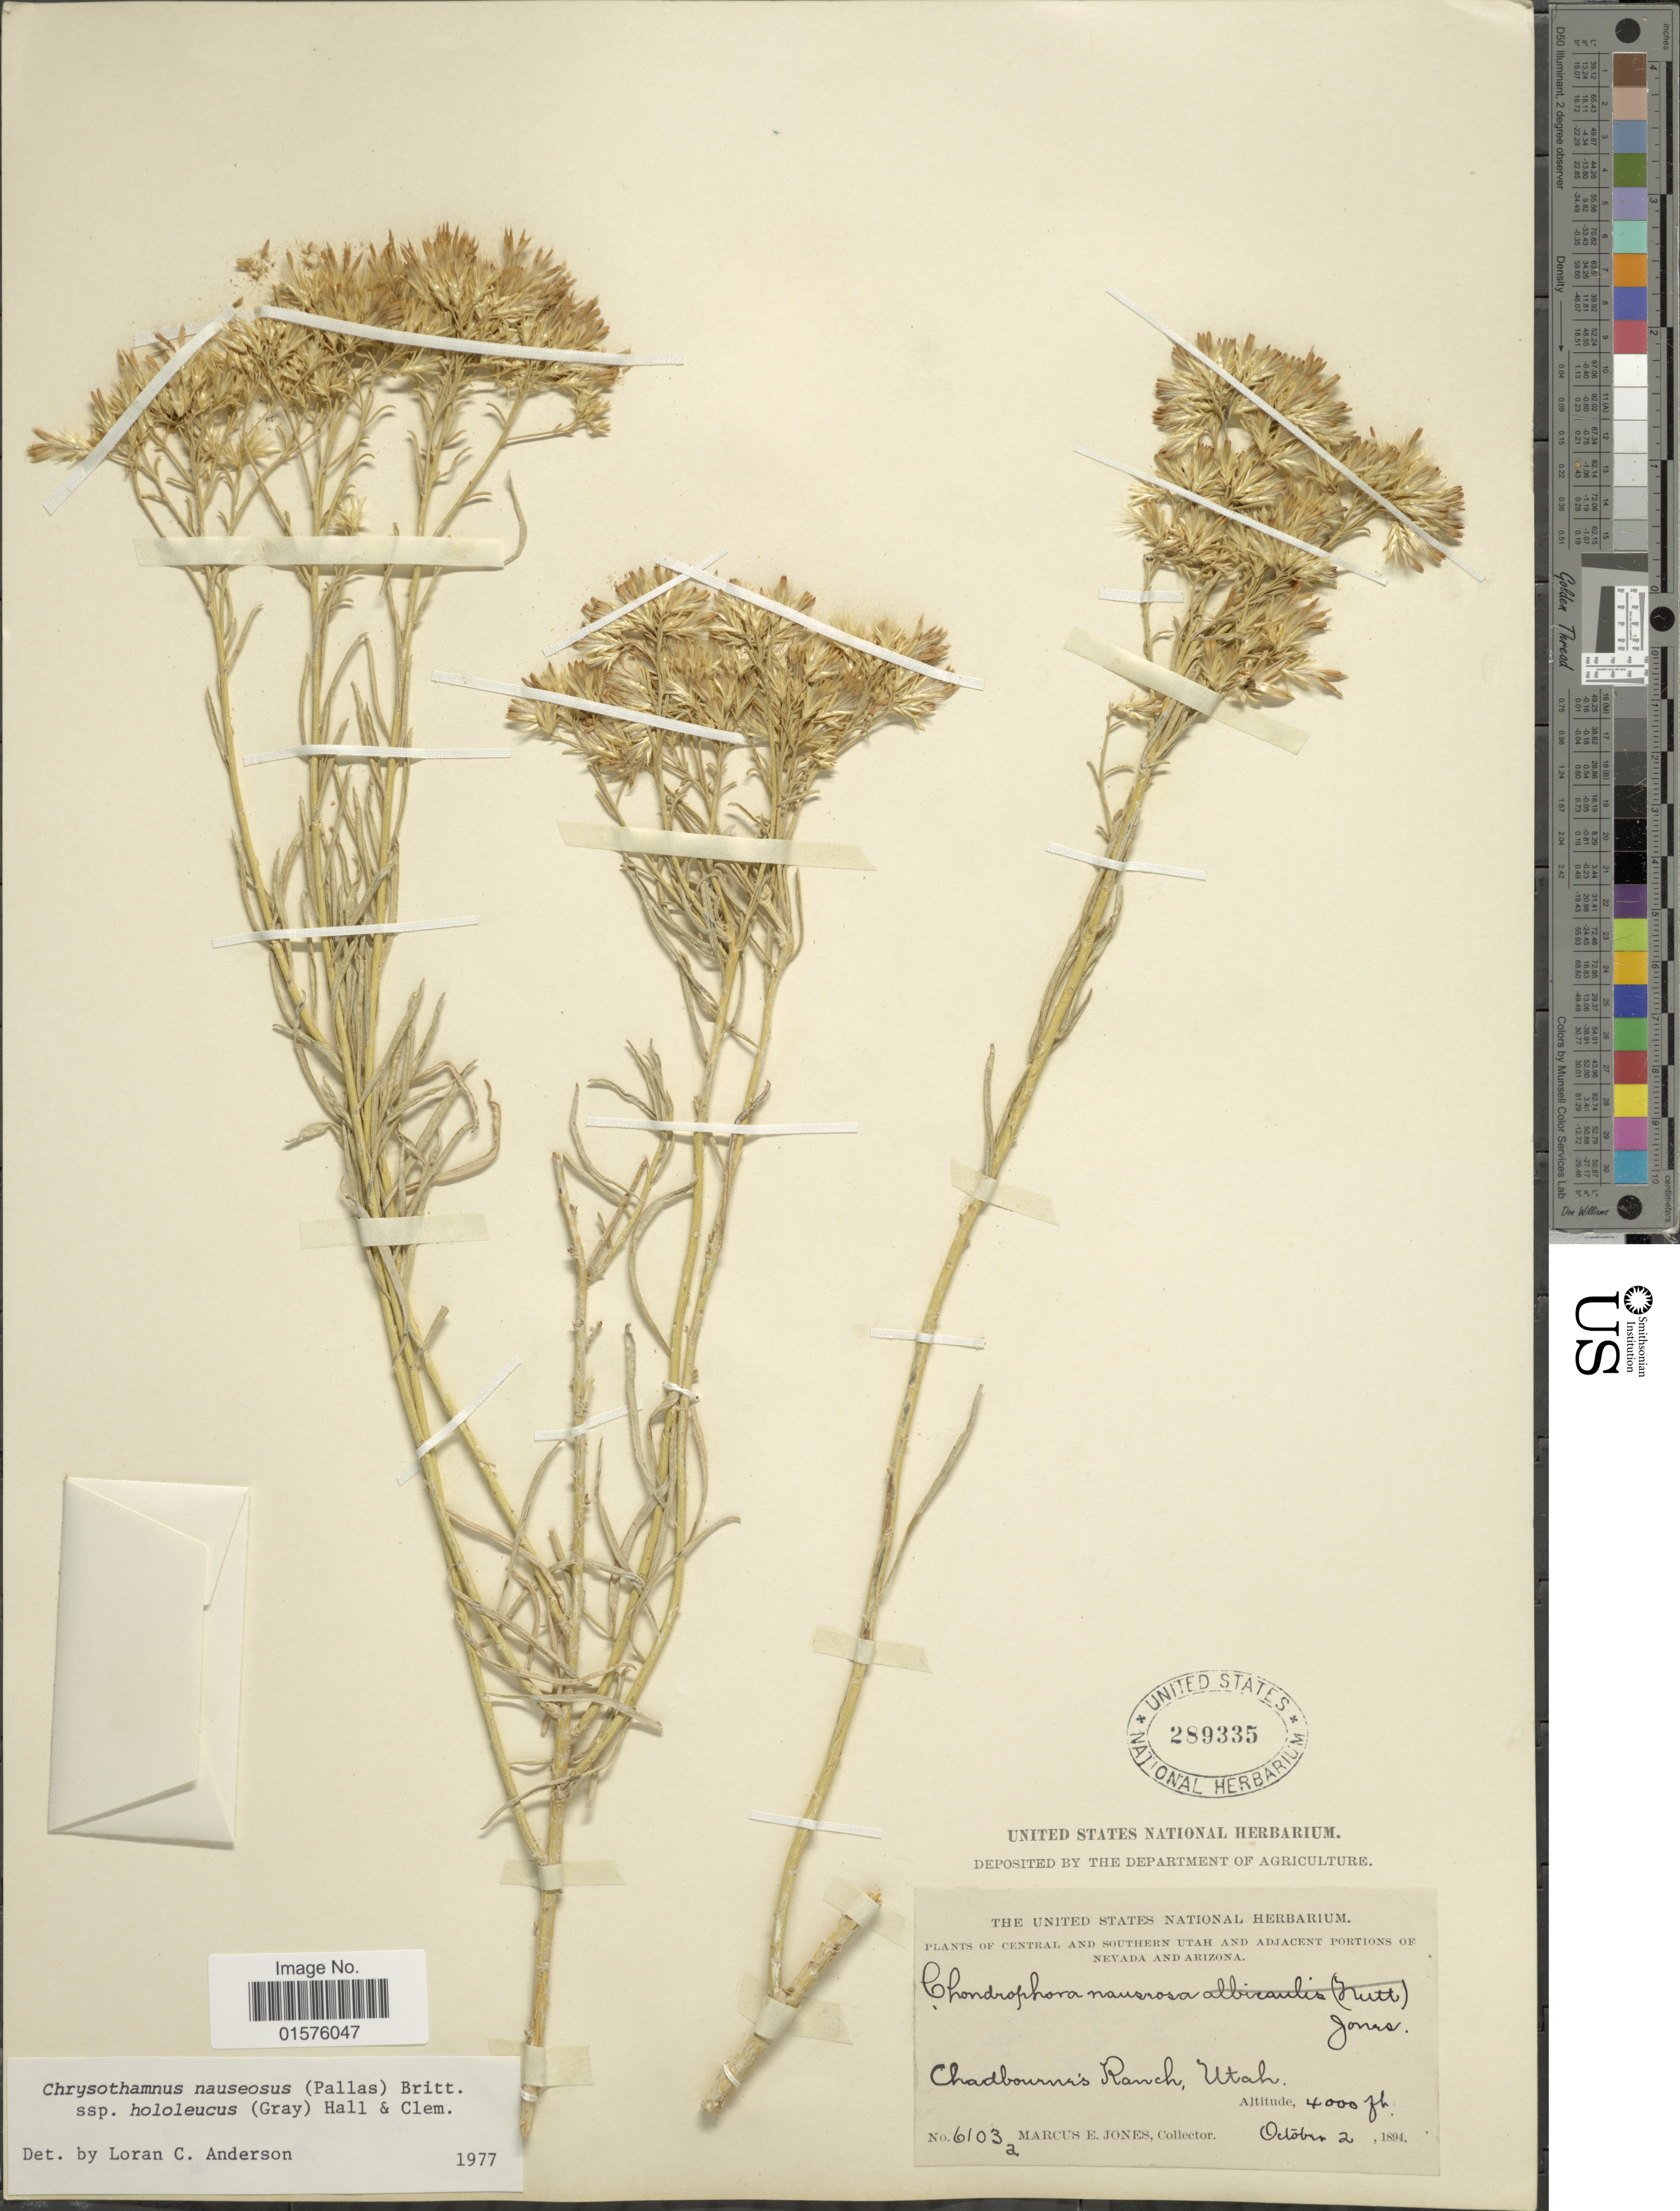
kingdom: Plantae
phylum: Tracheophyta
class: Magnoliopsida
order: Asterales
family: Asteraceae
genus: Ericameria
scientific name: Ericameria nauseosa var. hololeuca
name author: (A. Gray) G.L. Nesom & G.I. Baird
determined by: Urbatsch, Lowell E., Curator (LSU), Louisiana State University (UNITED STATES)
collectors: M. E. Jones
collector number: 6103a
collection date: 1894-10-02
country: United States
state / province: Utah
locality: Southern Utah, Chadbourn's Ranch, Utah.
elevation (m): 1219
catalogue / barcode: US 289335